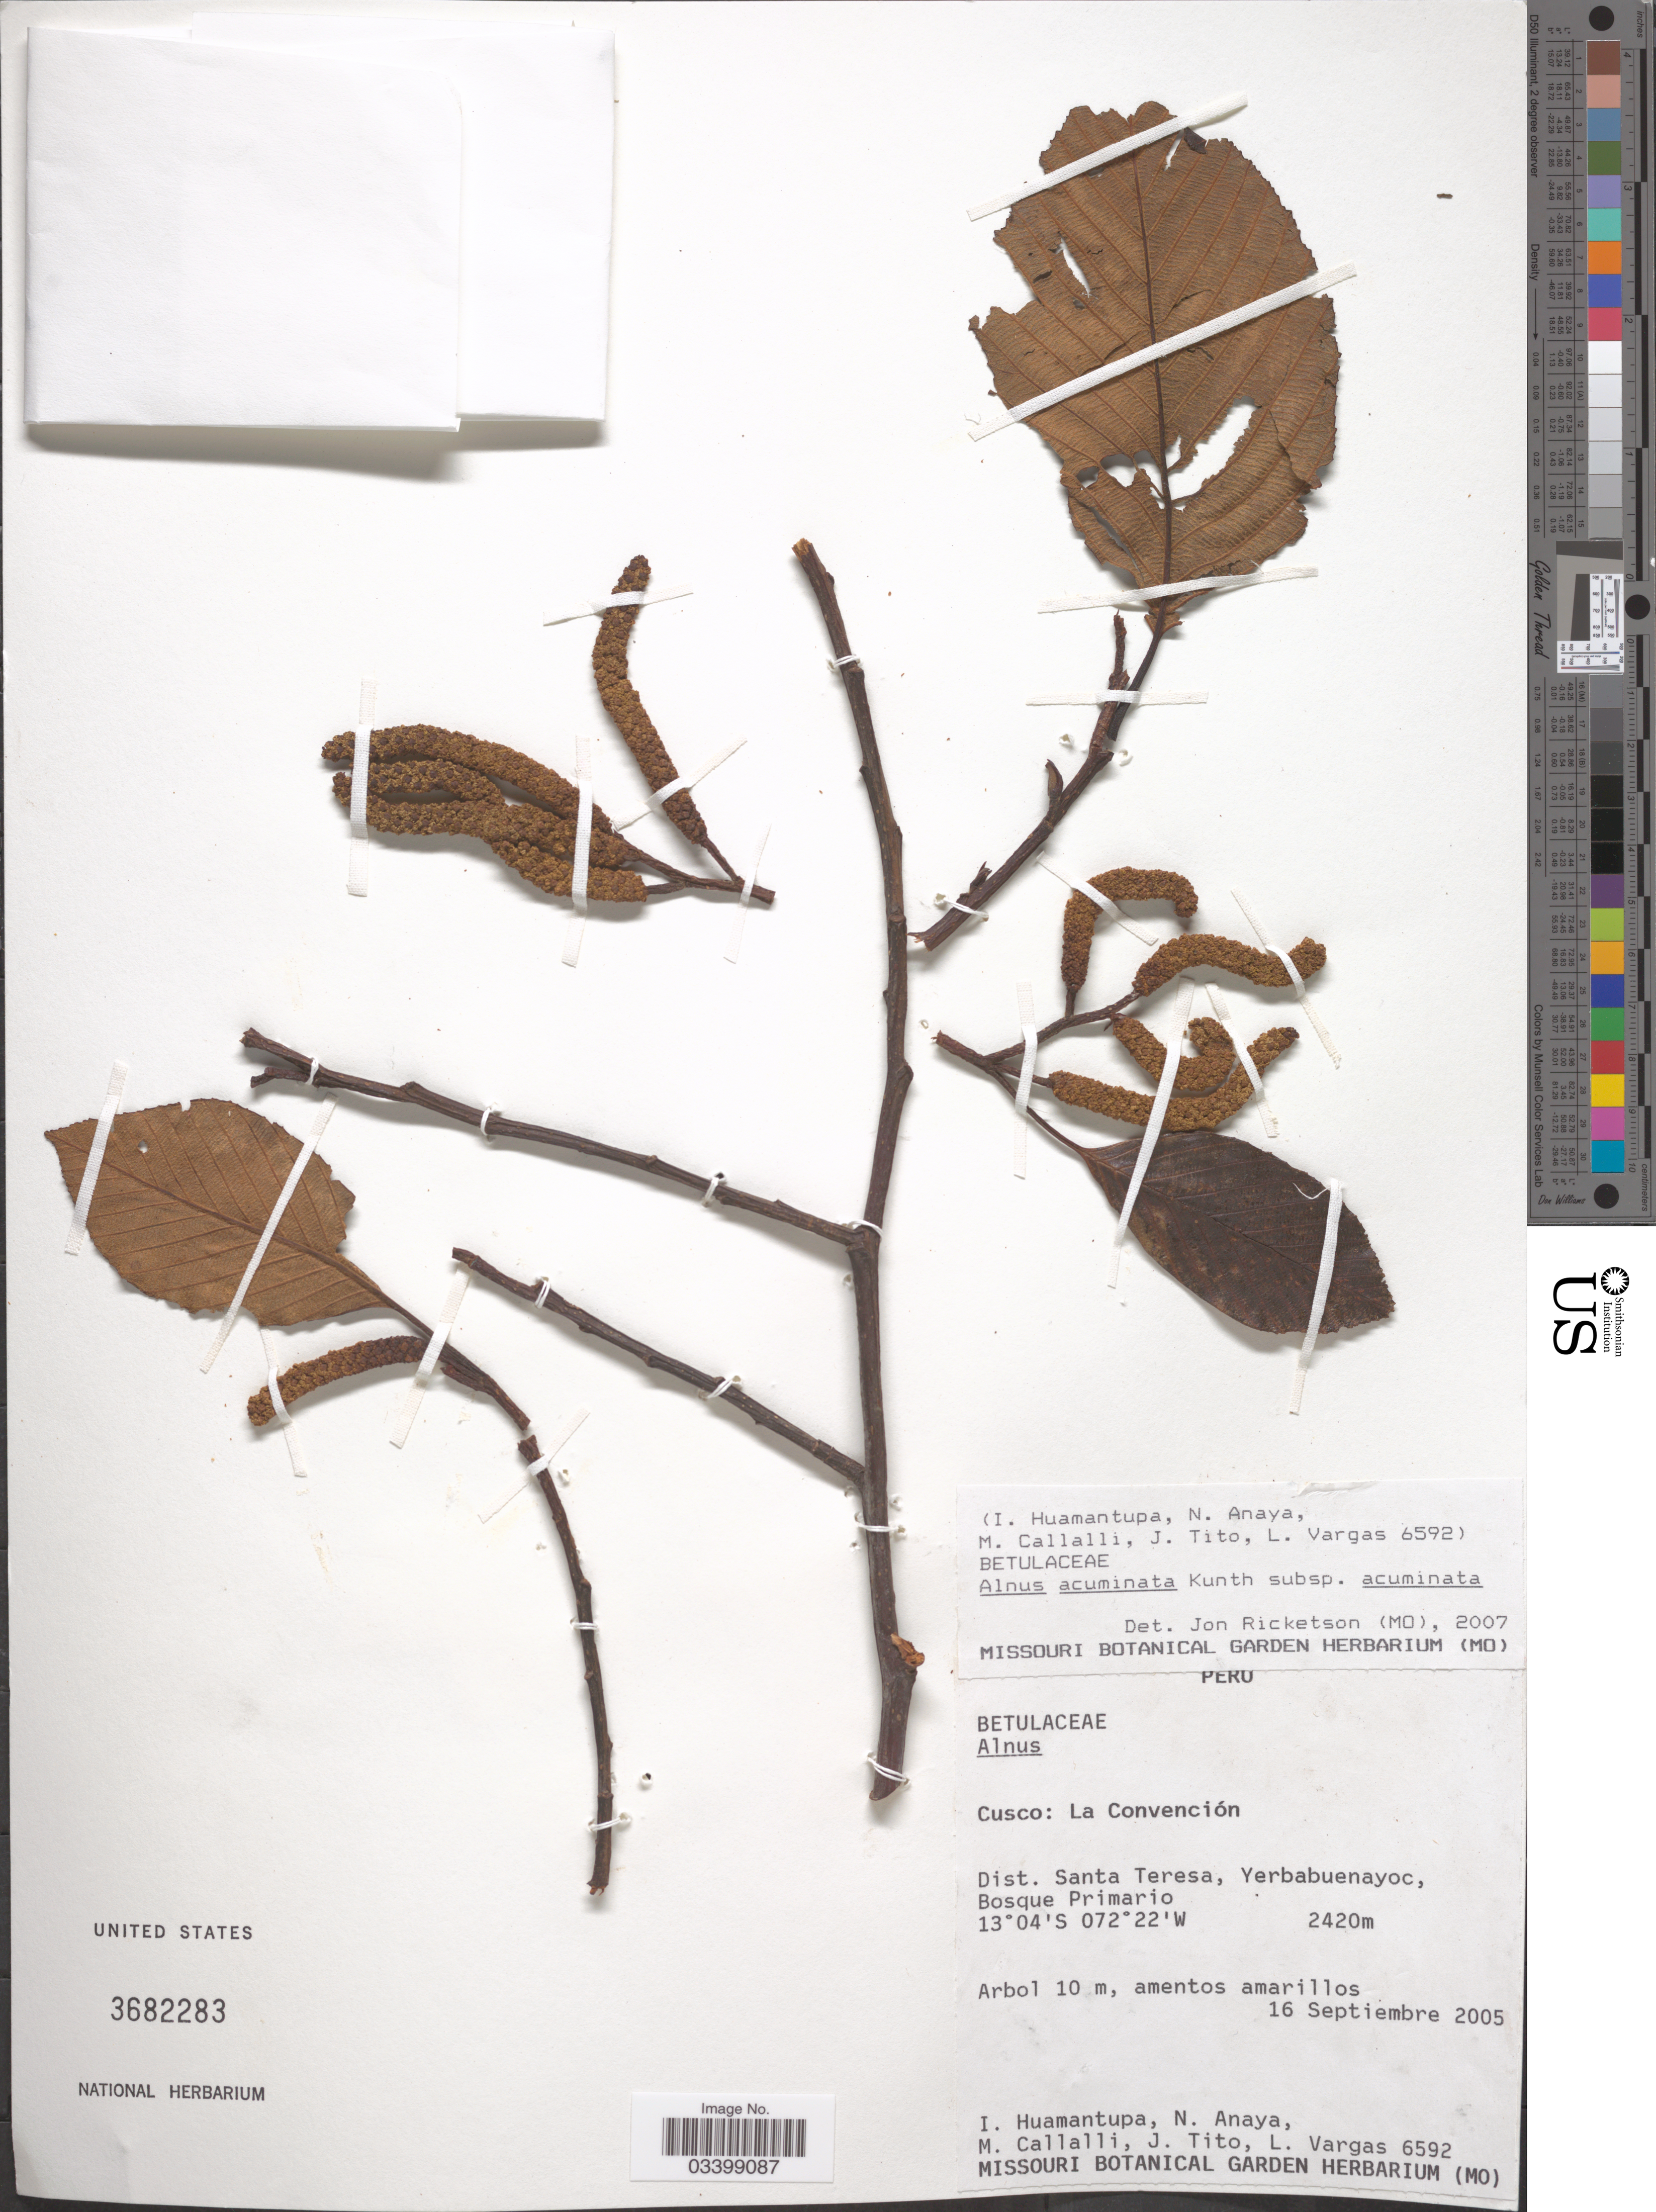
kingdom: Plantae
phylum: Tracheophyta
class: Magnoliopsida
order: Fagales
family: Betulaceae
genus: Alnus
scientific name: Alnus acuminata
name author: Kunth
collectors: I. Huamantupa, N. Anaya, M. Callalli, J. Tito & L. Vargas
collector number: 6592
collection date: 2005-09-16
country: Peru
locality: Cusco: La Convención. Dist. Santa Teresa, Yerbabuenayoc, Bosque Primario.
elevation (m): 2420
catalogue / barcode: US 3682283